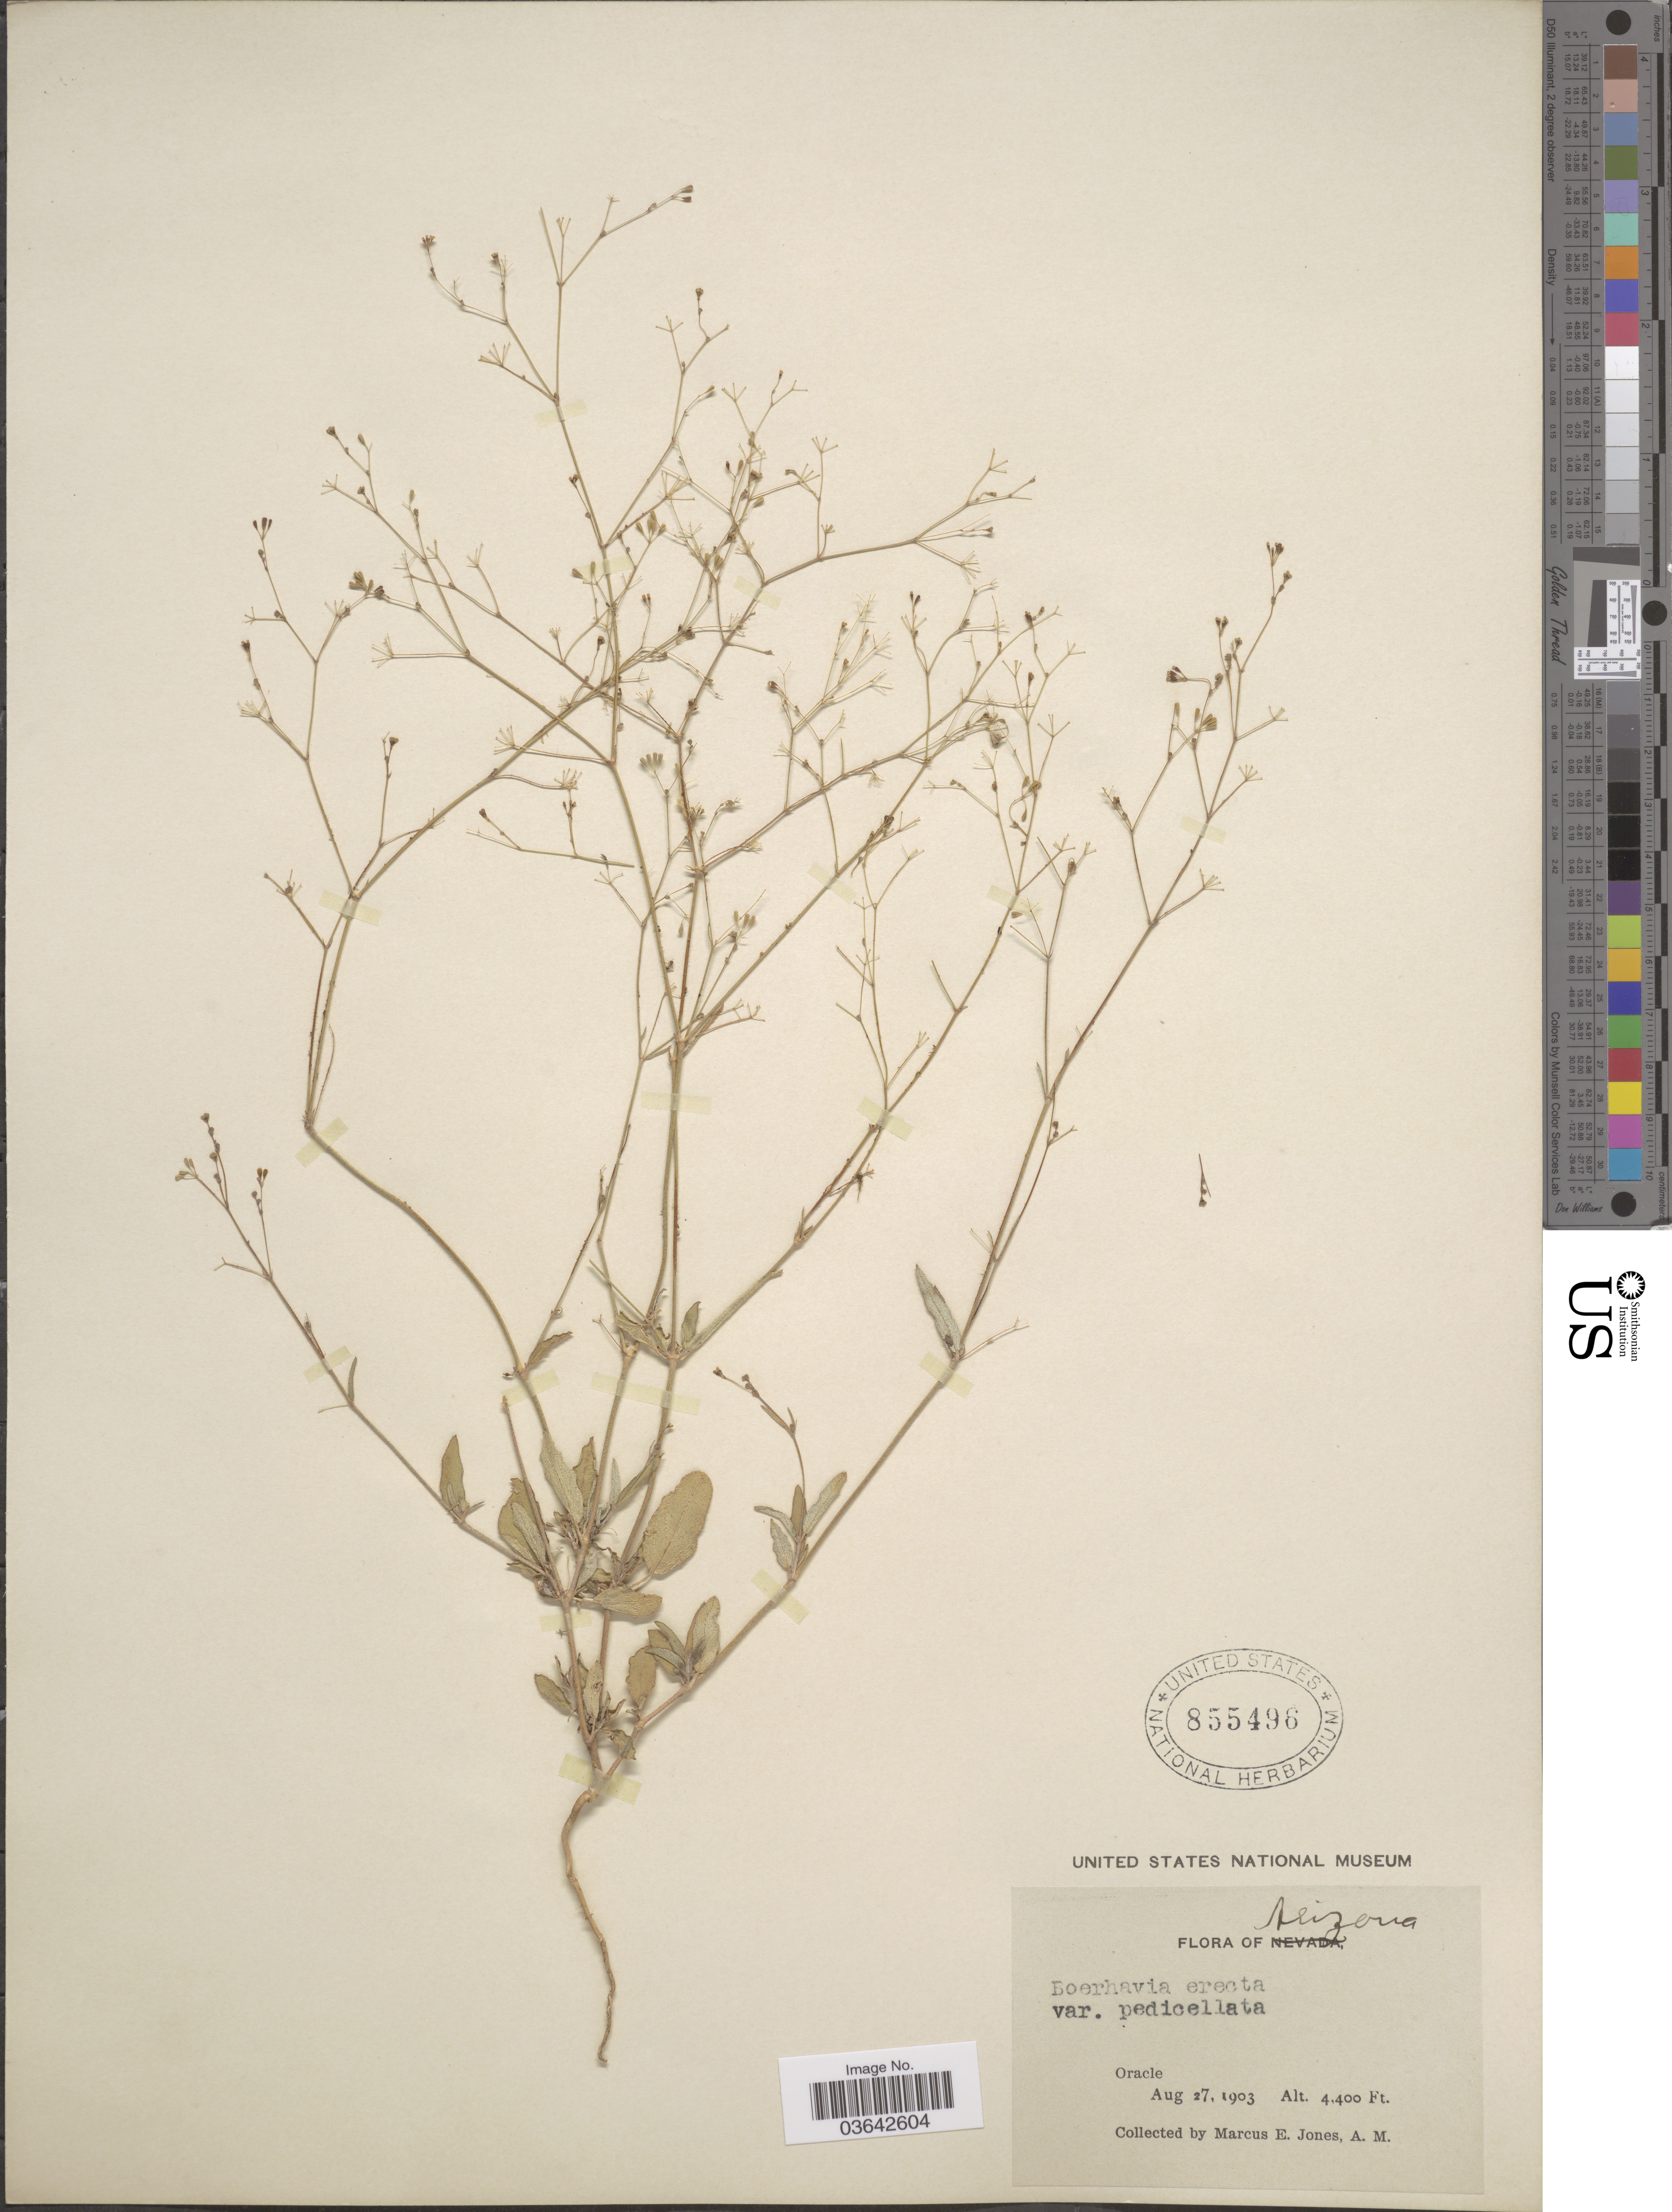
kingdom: Plantae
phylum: Tracheophyta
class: Magnoliopsida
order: Caryophyllales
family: Nyctaginaceae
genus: Boerhavia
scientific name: Boerhavia intermedia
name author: M.E. Jones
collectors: M. E. Jones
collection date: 1903-08-27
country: United States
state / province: Arizona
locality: Oracle.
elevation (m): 1341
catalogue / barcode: US 855496